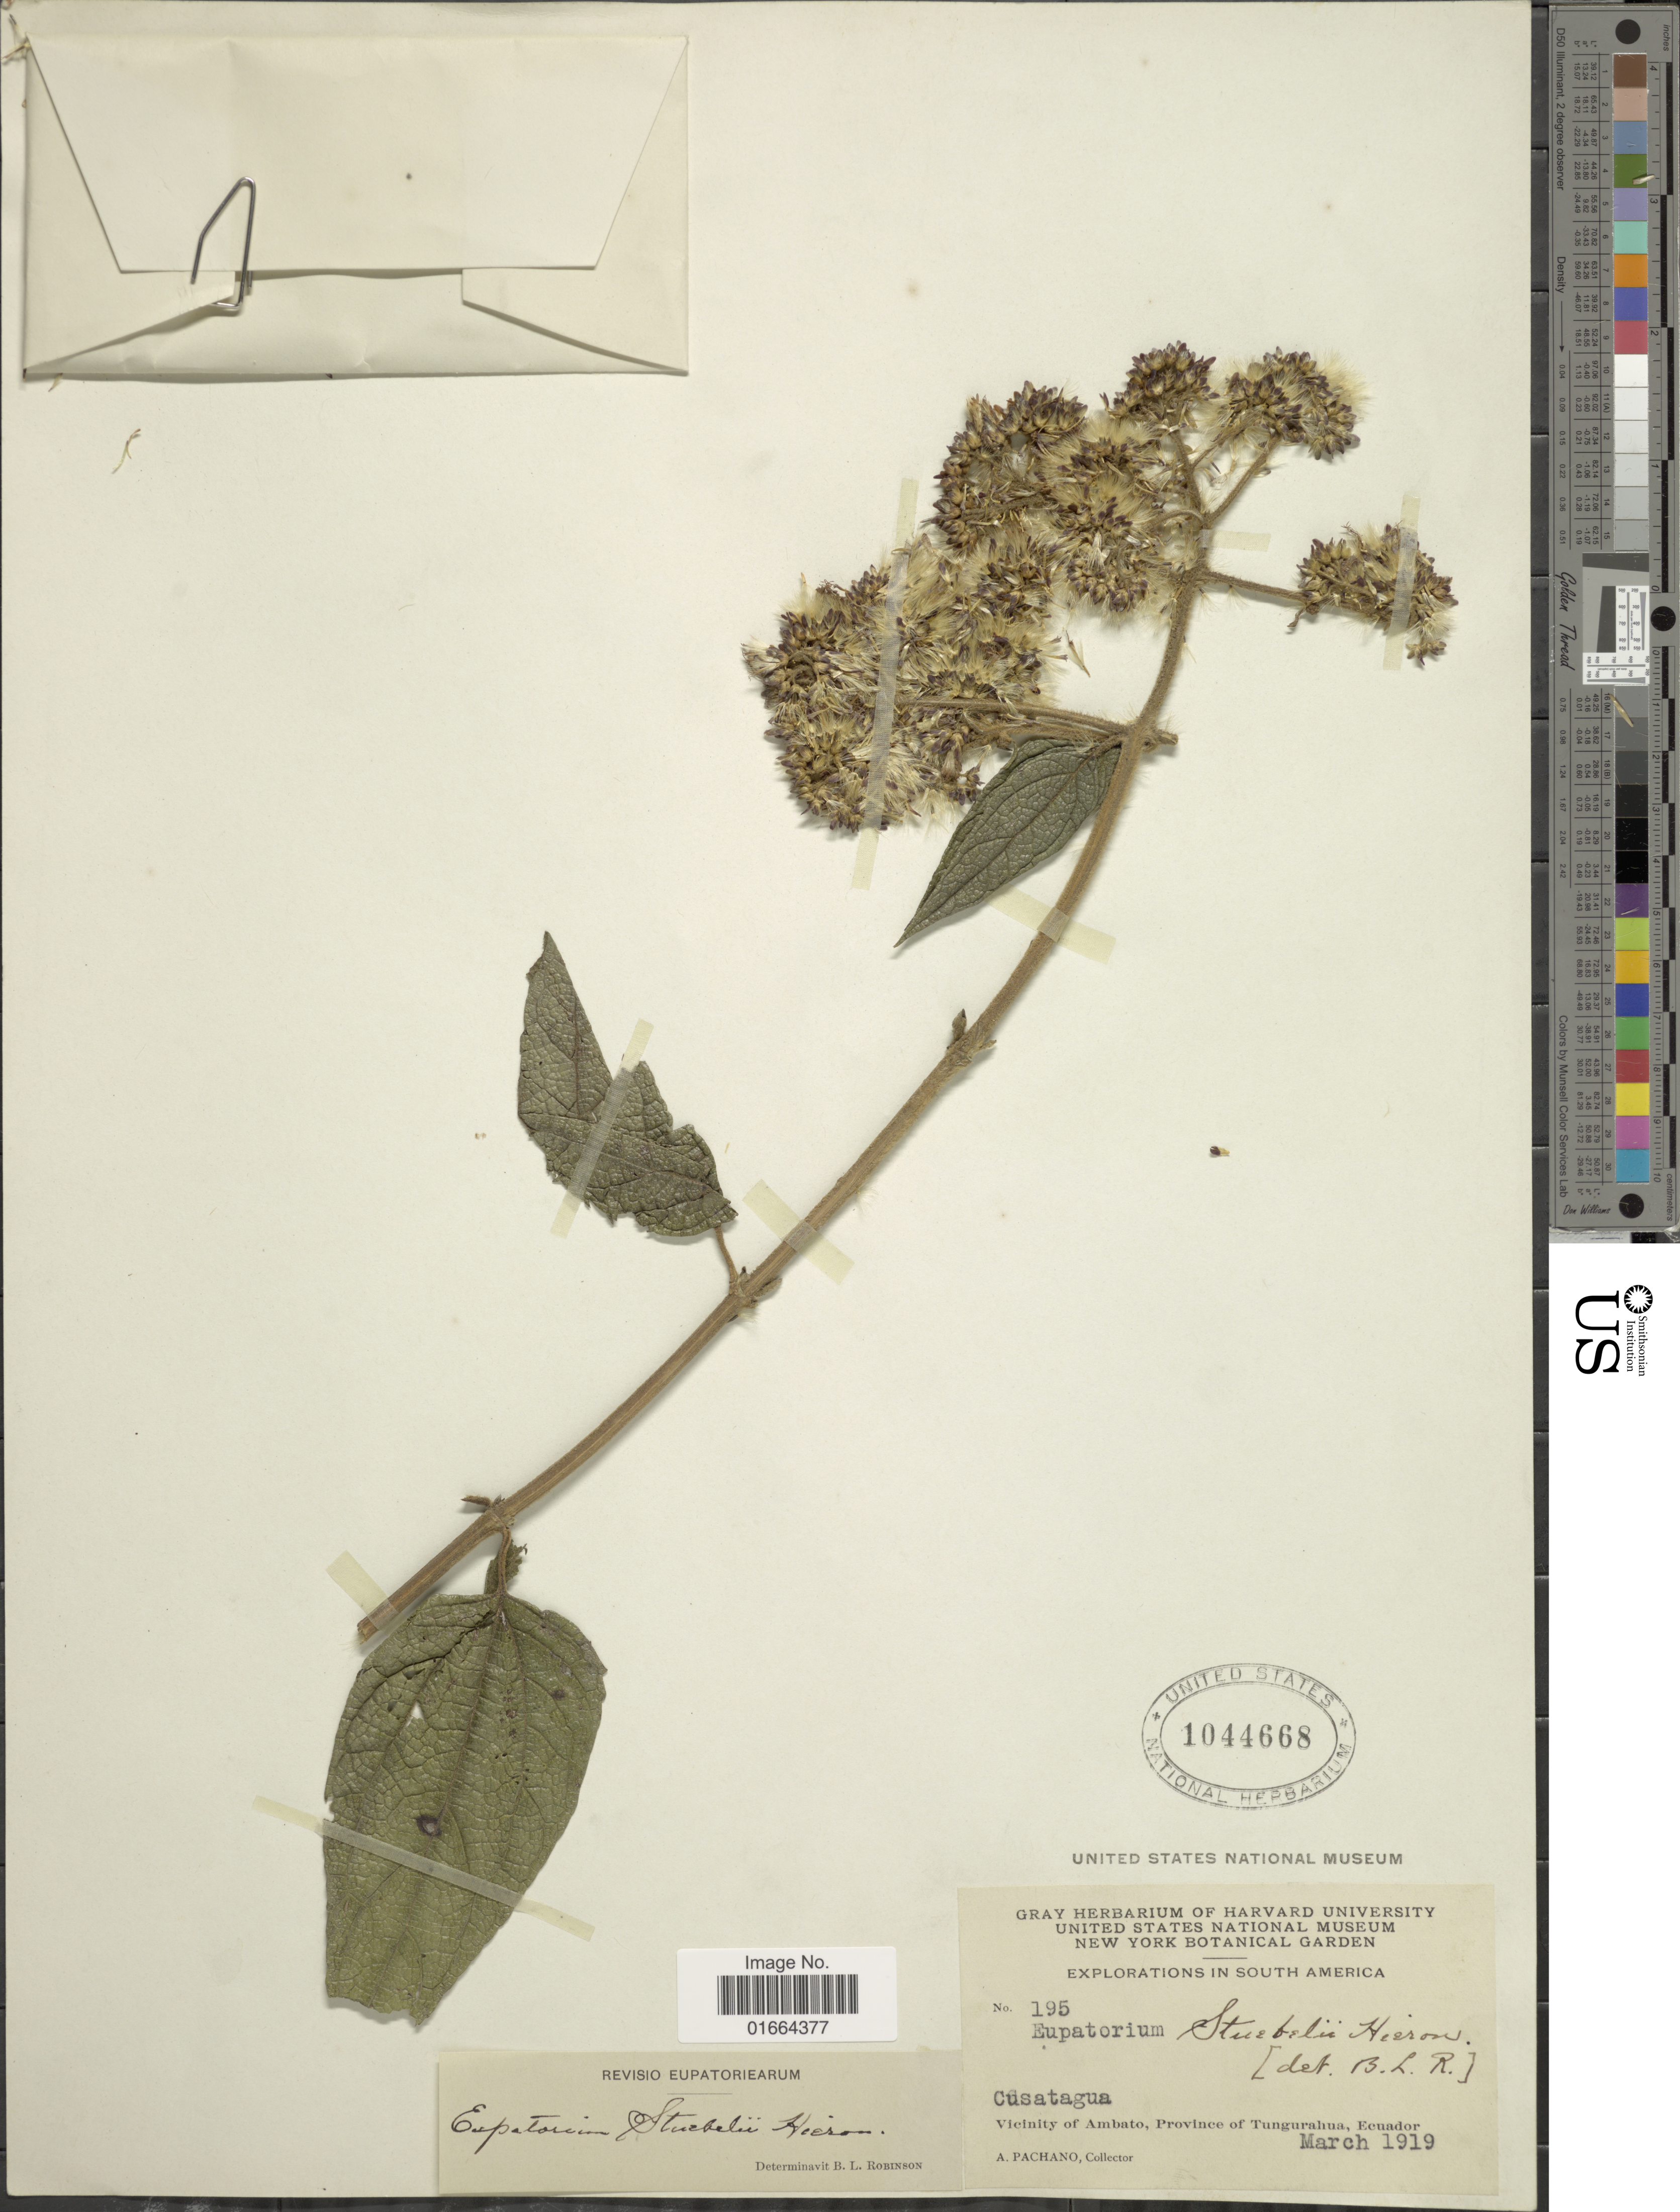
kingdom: Plantae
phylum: Tracheophyta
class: Magnoliopsida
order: Asterales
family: Asteraceae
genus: Asplundianthus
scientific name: Asplundianthus stuebelii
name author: (Hieron.) R.M. King & H. Rob.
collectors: A. Pachano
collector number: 195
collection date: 1919-03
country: Ecuador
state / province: Tungurahua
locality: Cusatagua, Vicinity of Ambato, Province of Tungurahua, Ecuador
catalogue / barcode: US 1044668